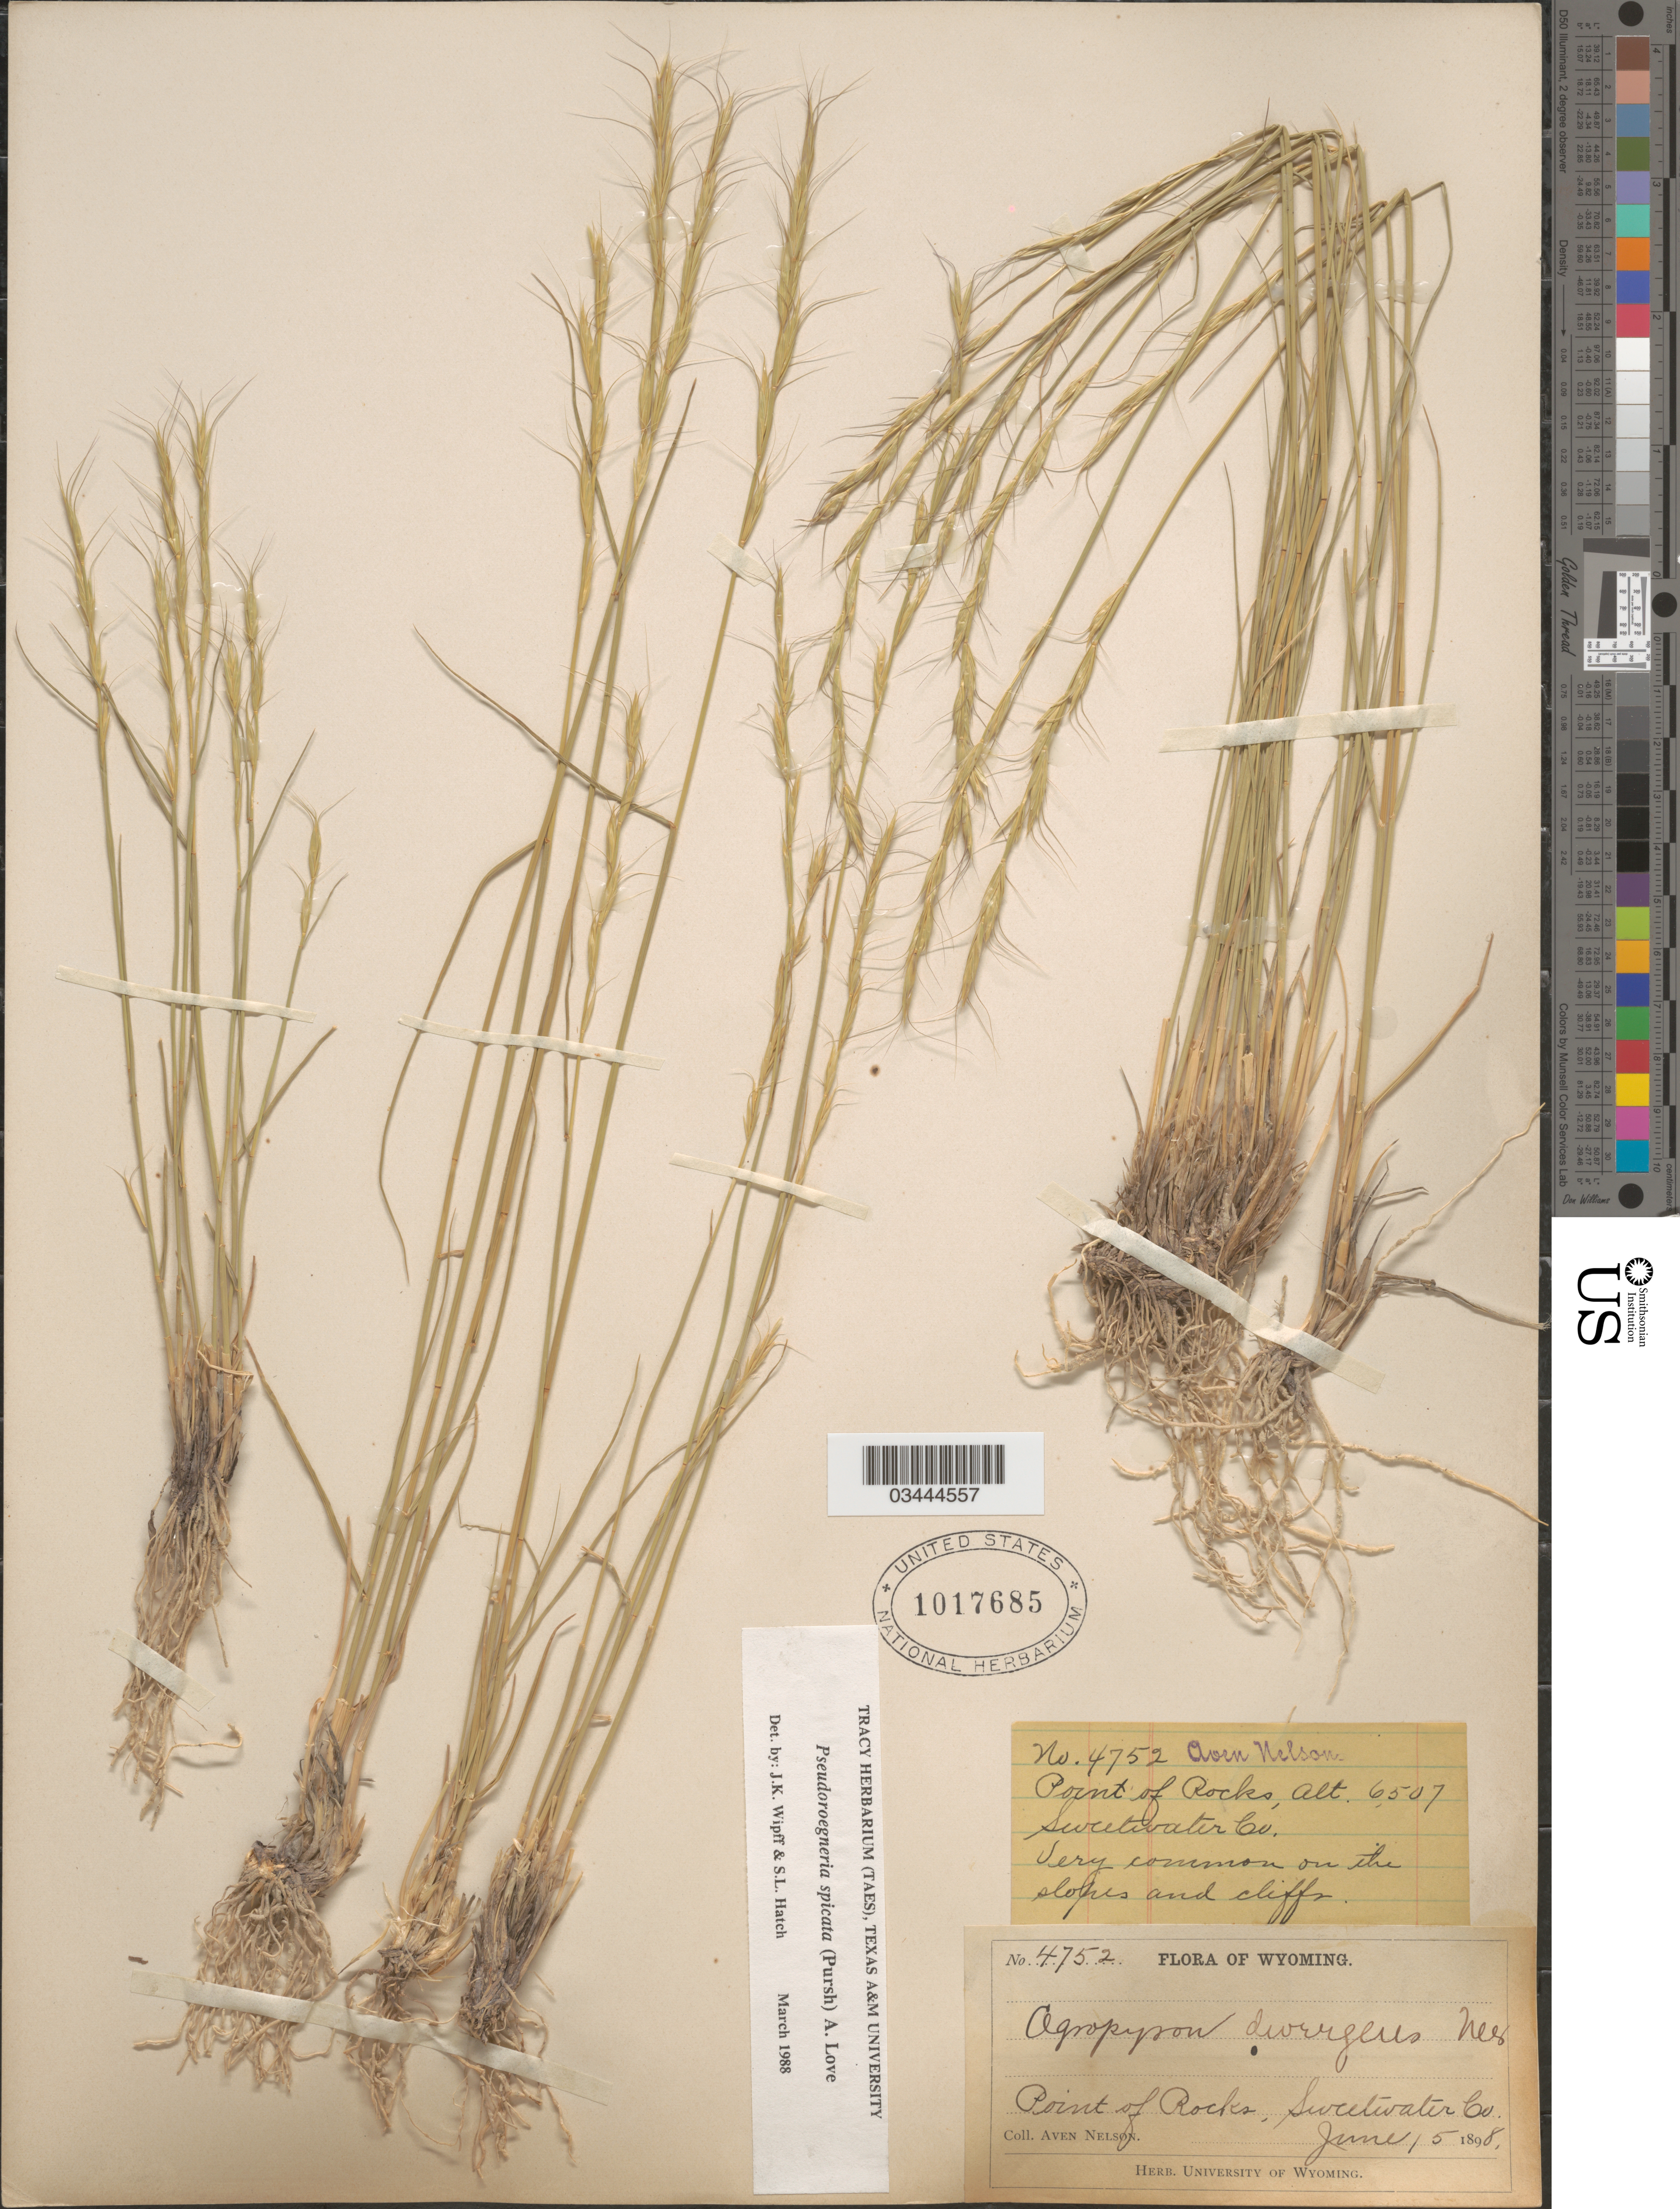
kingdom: Plantae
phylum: Tracheophyta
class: Liliopsida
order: Poales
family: Poaceae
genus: Pseudoroegneria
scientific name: Pseudoroegneria spicata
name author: (Pursh) Á. Löve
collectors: A. Nelson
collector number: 4752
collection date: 1898-06-15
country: United States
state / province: Wyoming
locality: Point of Rocks. Sweetwater Co.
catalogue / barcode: US 1017685